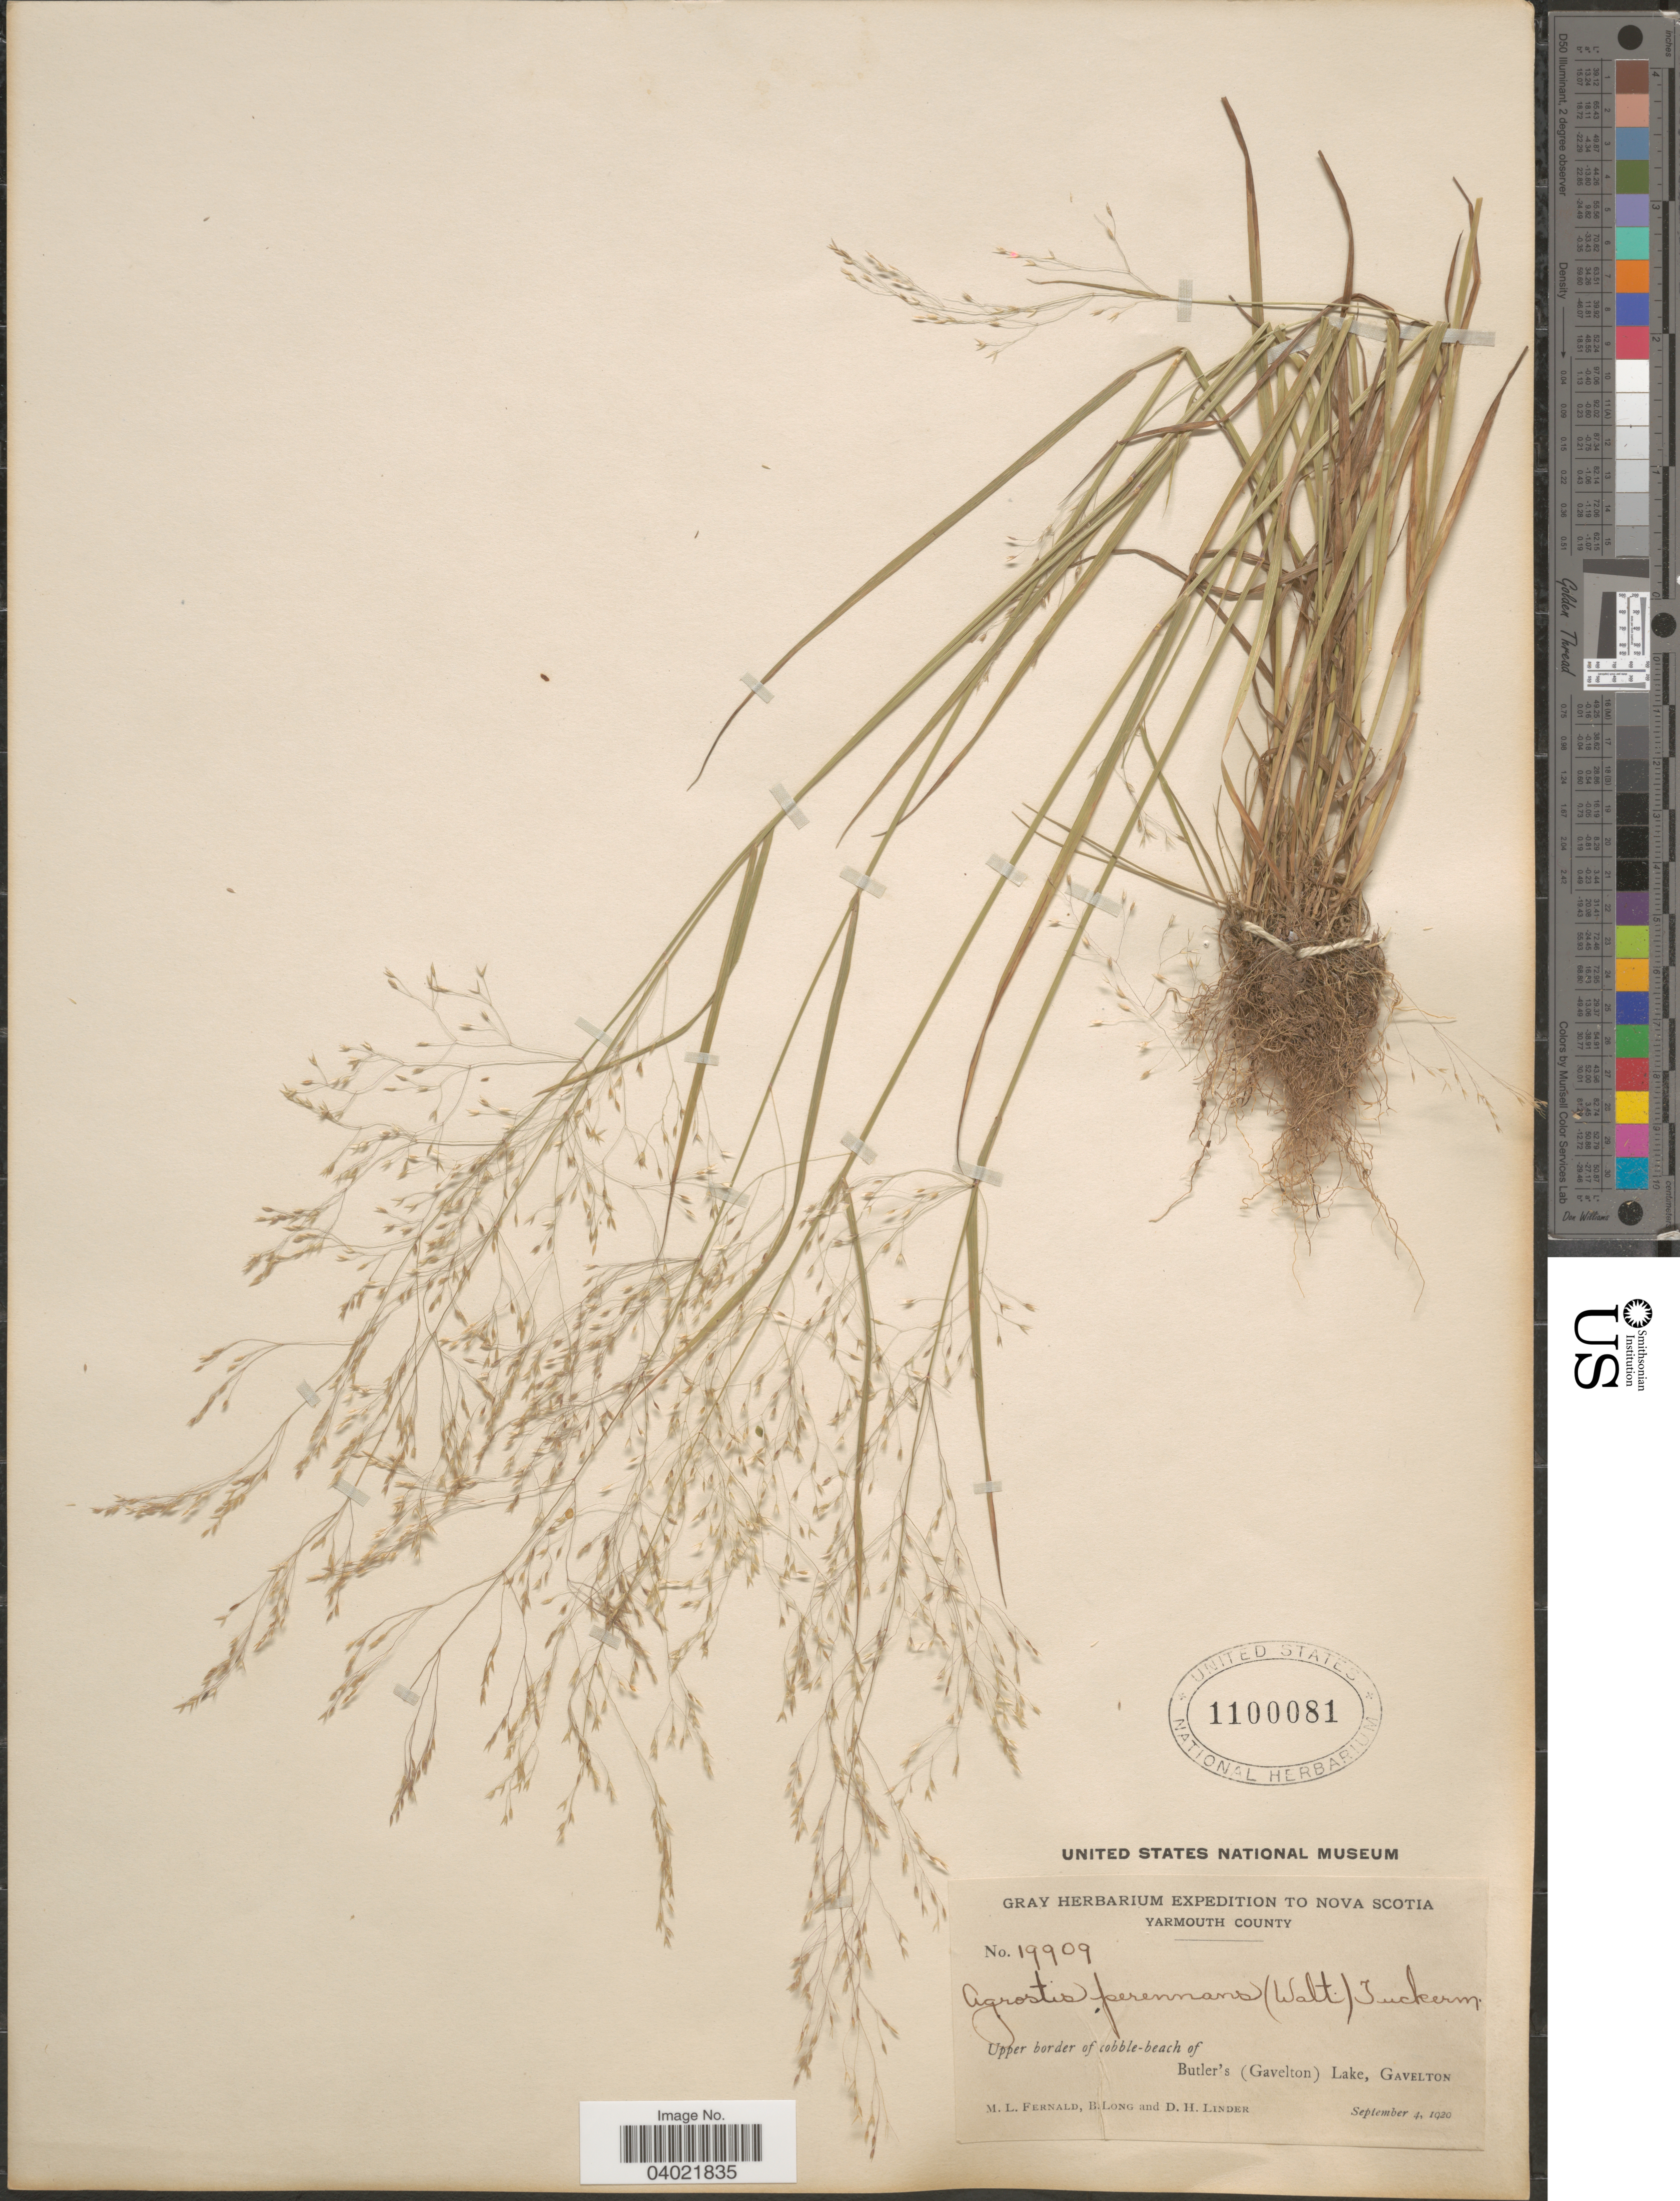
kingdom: Plantae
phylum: Tracheophyta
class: Liliopsida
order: Poales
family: Poaceae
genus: Agrostis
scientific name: Agrostis perennans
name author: (Walter) Tuck.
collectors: M. L. Fernald, B. Long & D. Linder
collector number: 19909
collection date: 1920-09-04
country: Canada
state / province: Nova Scotia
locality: Yarmouth County. Upper border of cobble-beach of Butler's (Gavelton) Lake, Gavelton.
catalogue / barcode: US 1100081